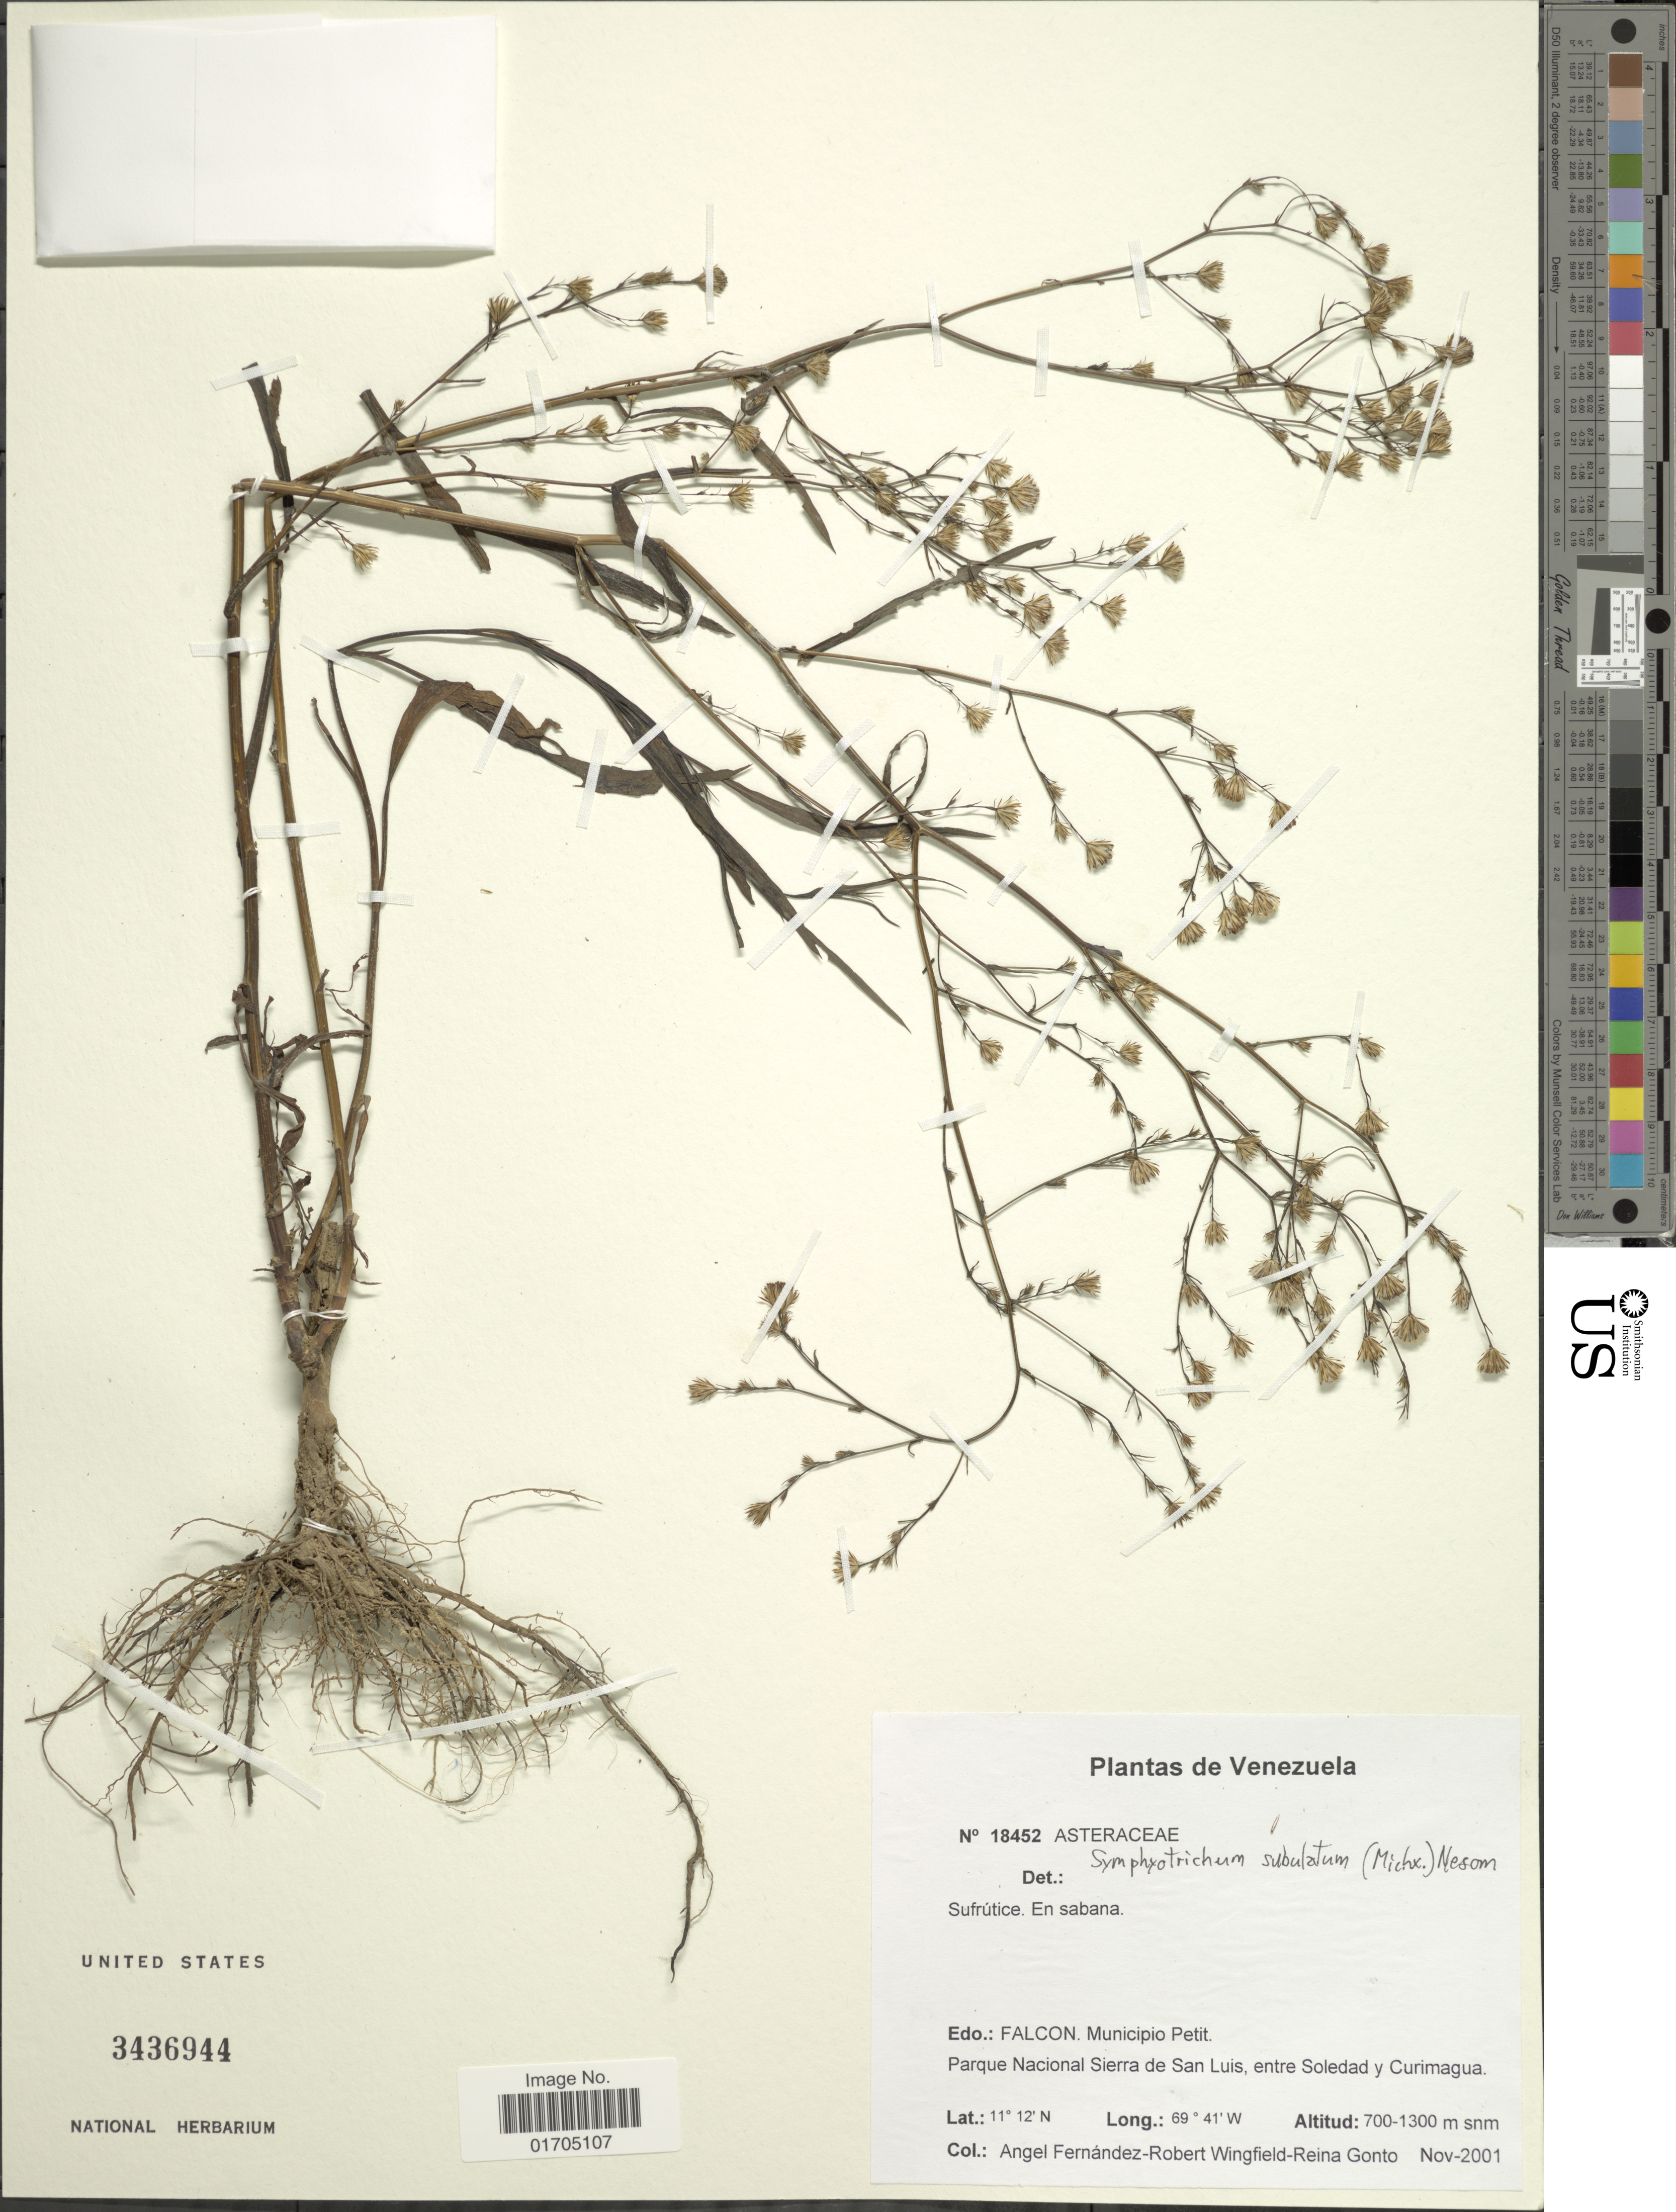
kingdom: Plantae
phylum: Tracheophyta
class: Magnoliopsida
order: Asterales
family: Asteraceae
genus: Symphyotrichum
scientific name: Symphyotrichum subulatum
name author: (Michx.) G.L. Nesom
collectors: Á. Fernández, R. C. Wingfield & R. Gonto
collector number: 18452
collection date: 2001-11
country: Venezuela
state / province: Falcón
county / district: Petit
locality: Municipio Petit. Parque Nacional Sierra de San Luis, entre Soledad y Curimagua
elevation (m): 700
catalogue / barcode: US 3436944